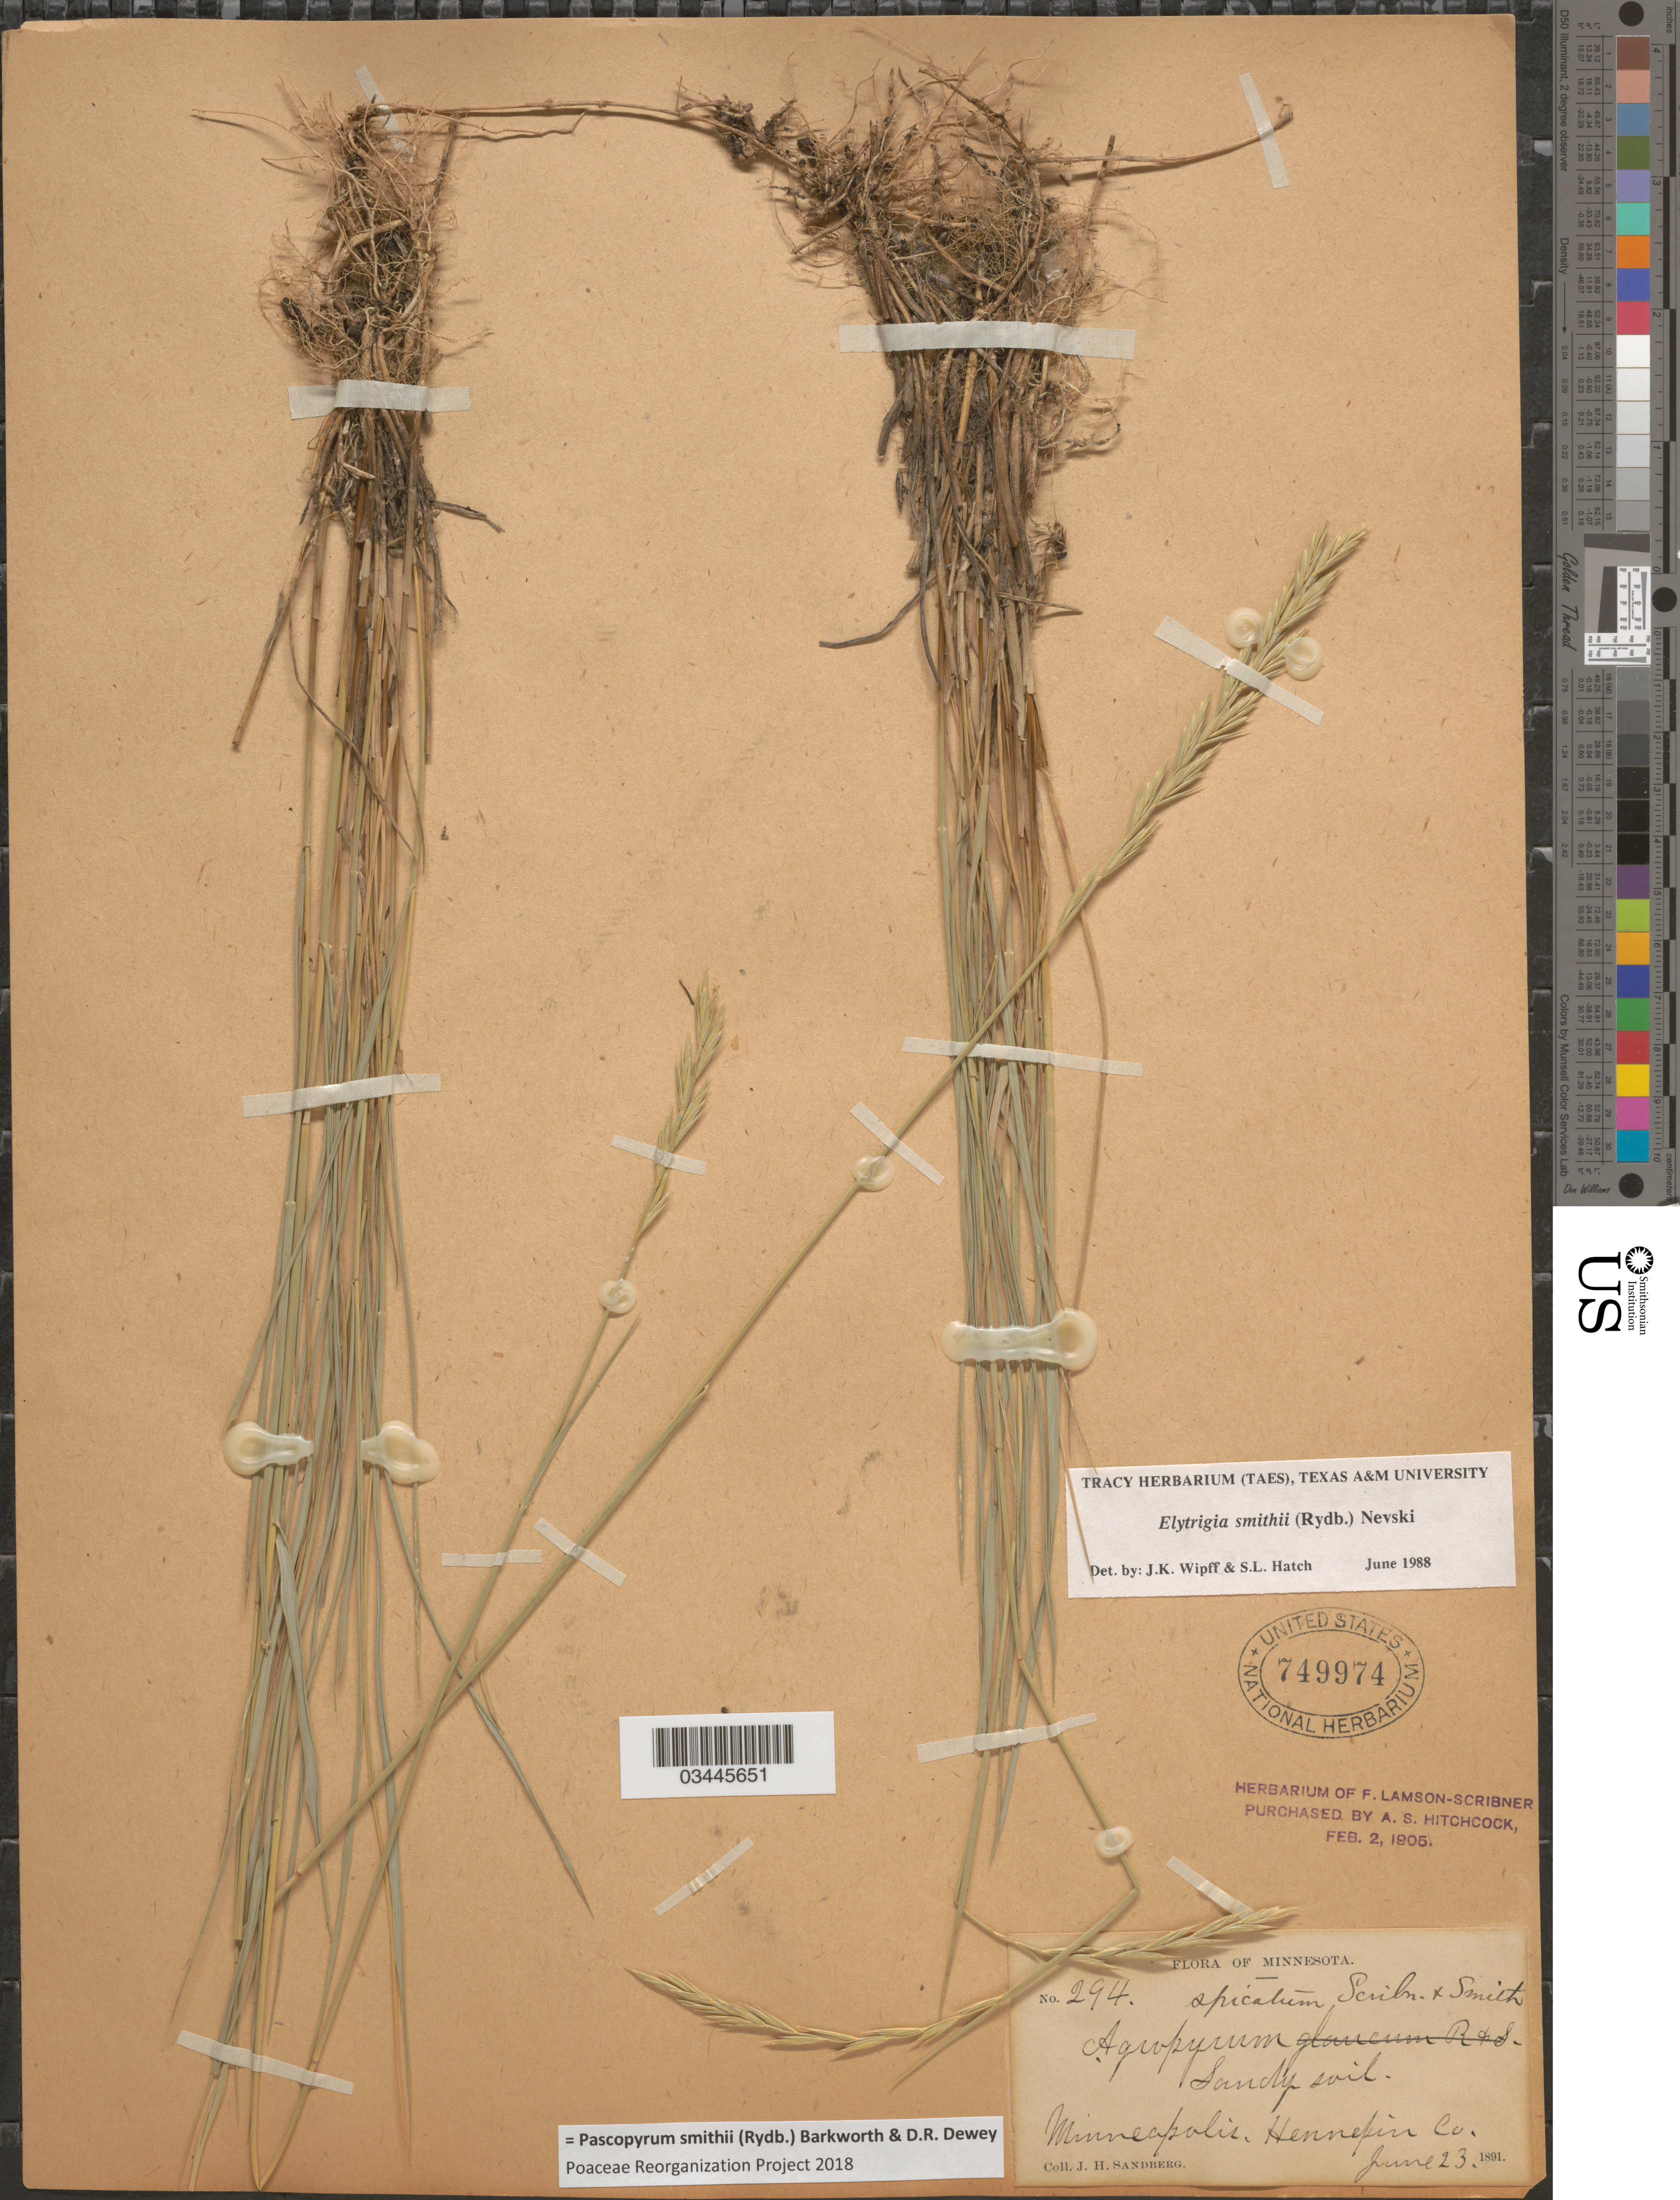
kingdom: Plantae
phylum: Tracheophyta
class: Liliopsida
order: Poales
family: Poaceae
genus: Pascopyrum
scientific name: Pascopyrum smithii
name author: (Rydb.) Barkworth & Dewey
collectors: J. H. Sandberg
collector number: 294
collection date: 1891-06-23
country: United States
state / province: Minnesota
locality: Minneapolis, Hennepin Co.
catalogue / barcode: US 749974